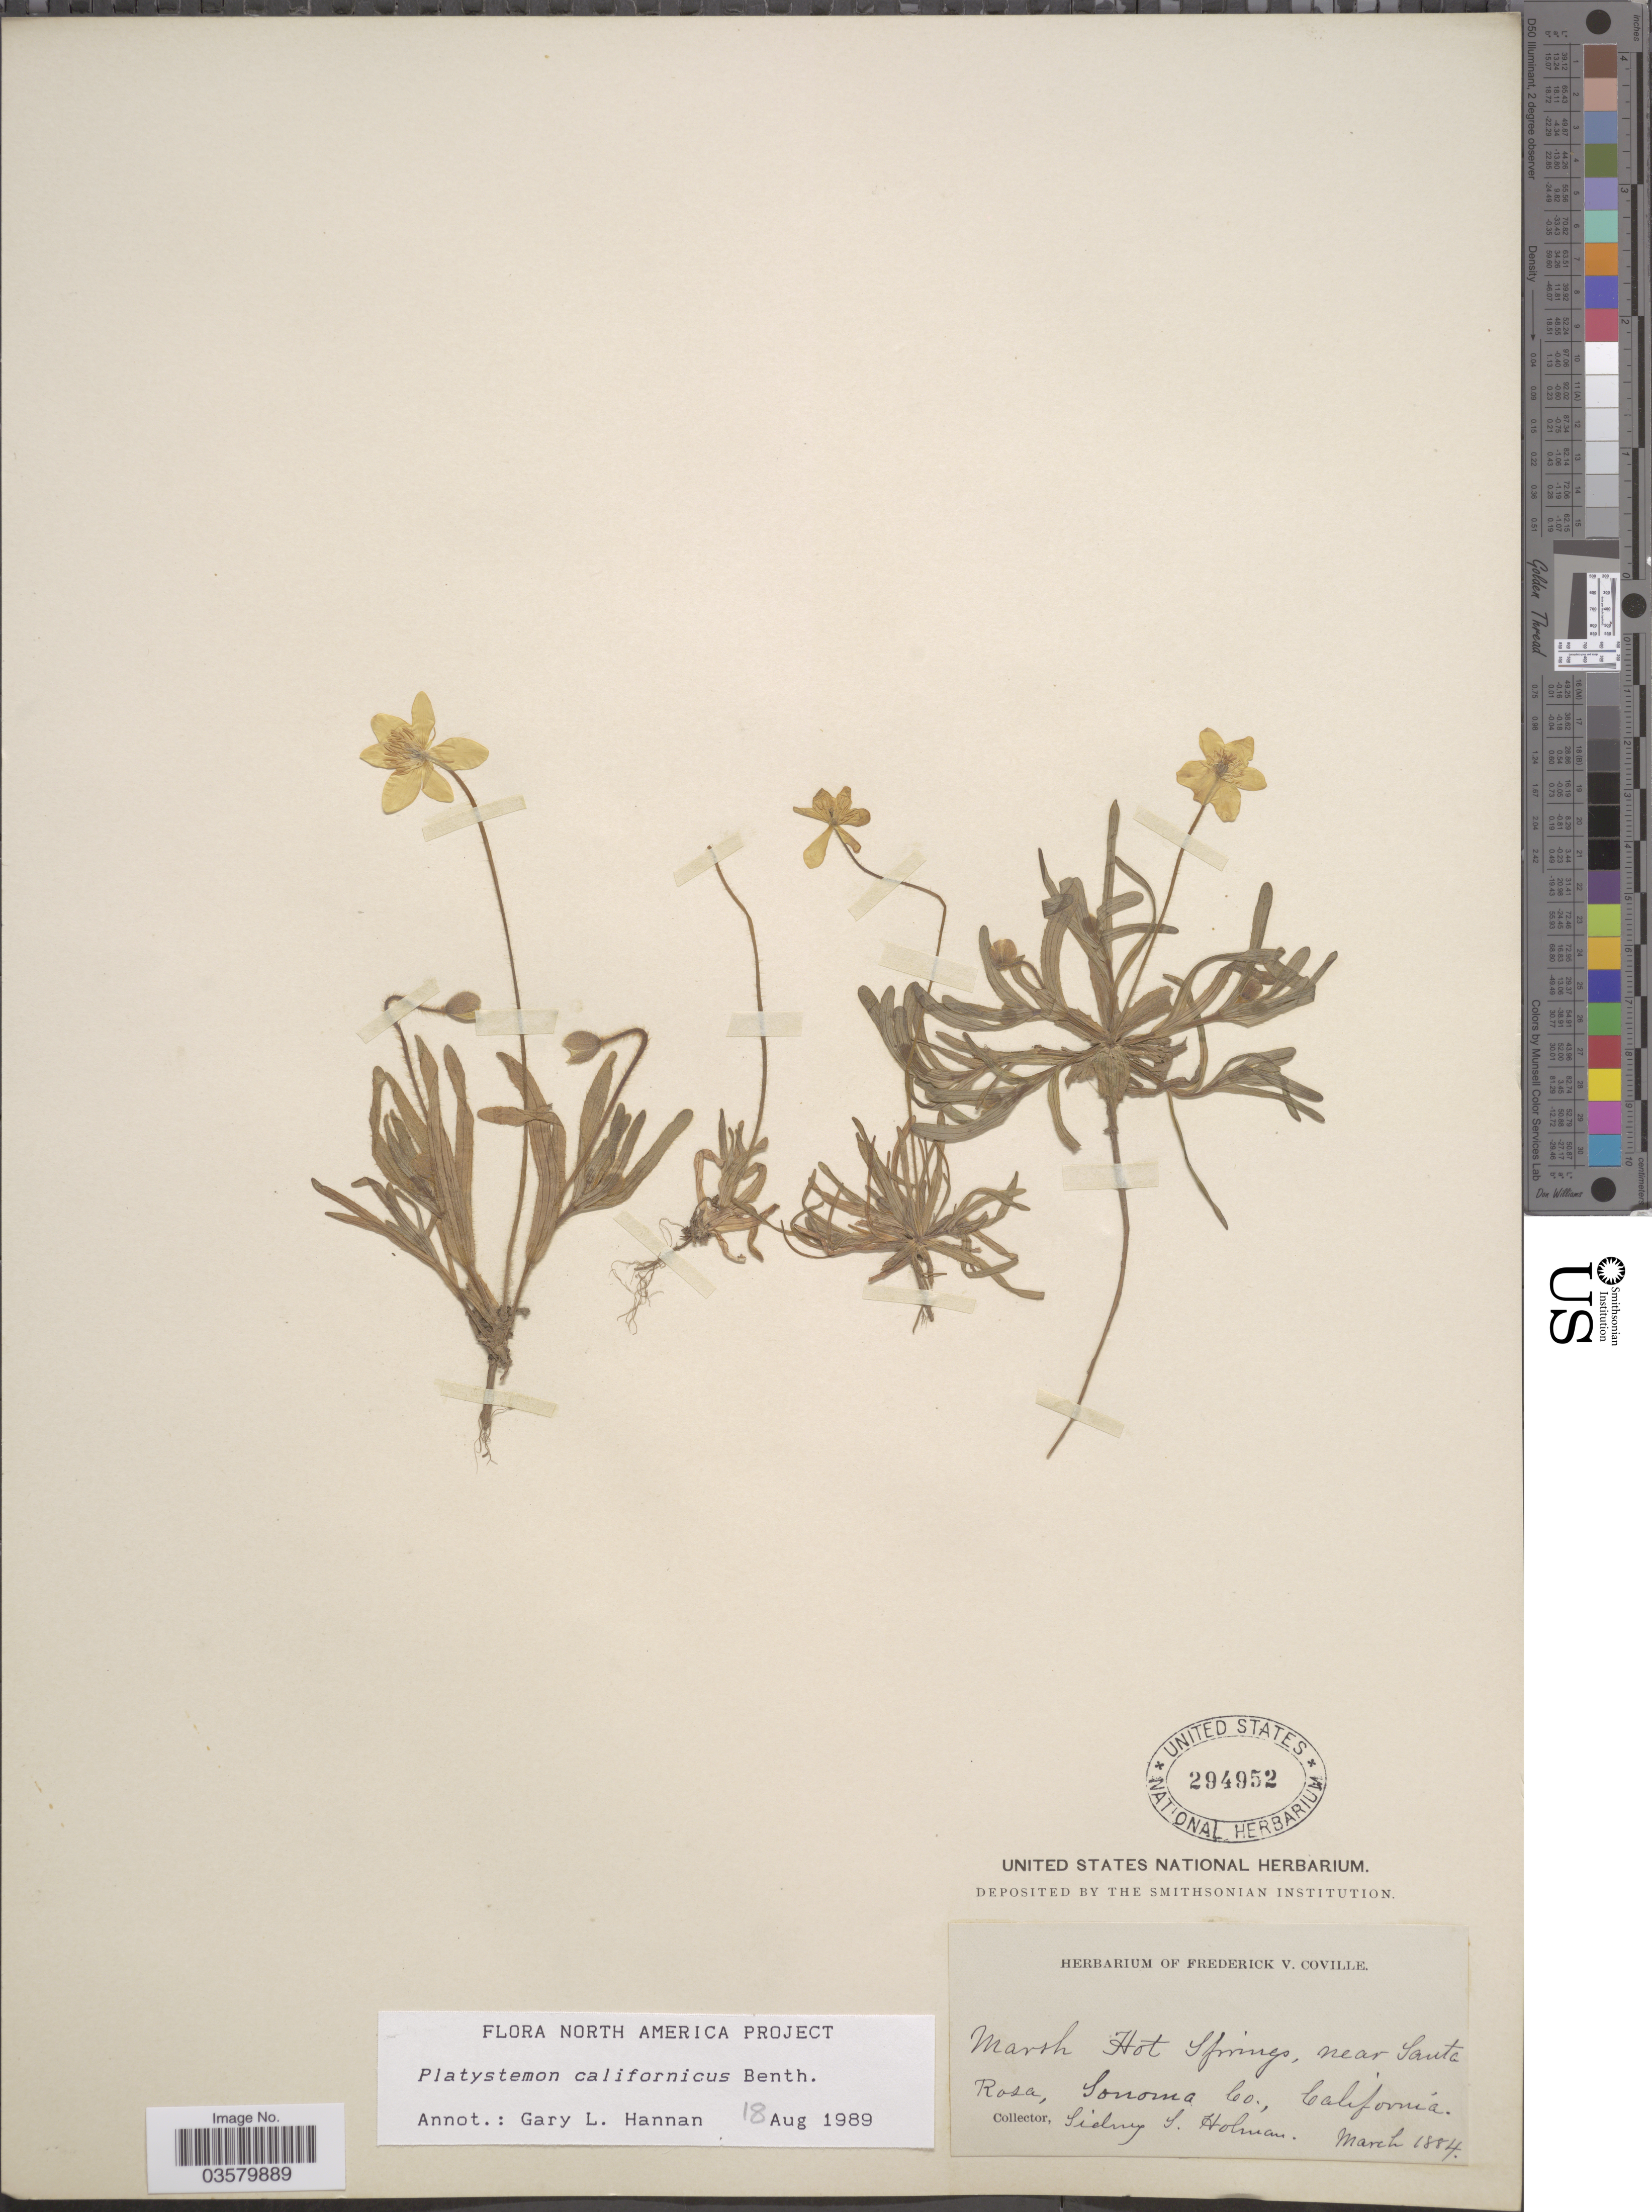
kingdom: Plantae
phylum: Tracheophyta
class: Magnoliopsida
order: Ranunculales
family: Papaveraceae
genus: Platystemon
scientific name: Platystemon californicus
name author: Benth.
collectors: S. Holman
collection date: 1884-03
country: United States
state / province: California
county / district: Sonoma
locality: Rosa, Sonoma Co.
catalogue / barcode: US 294952